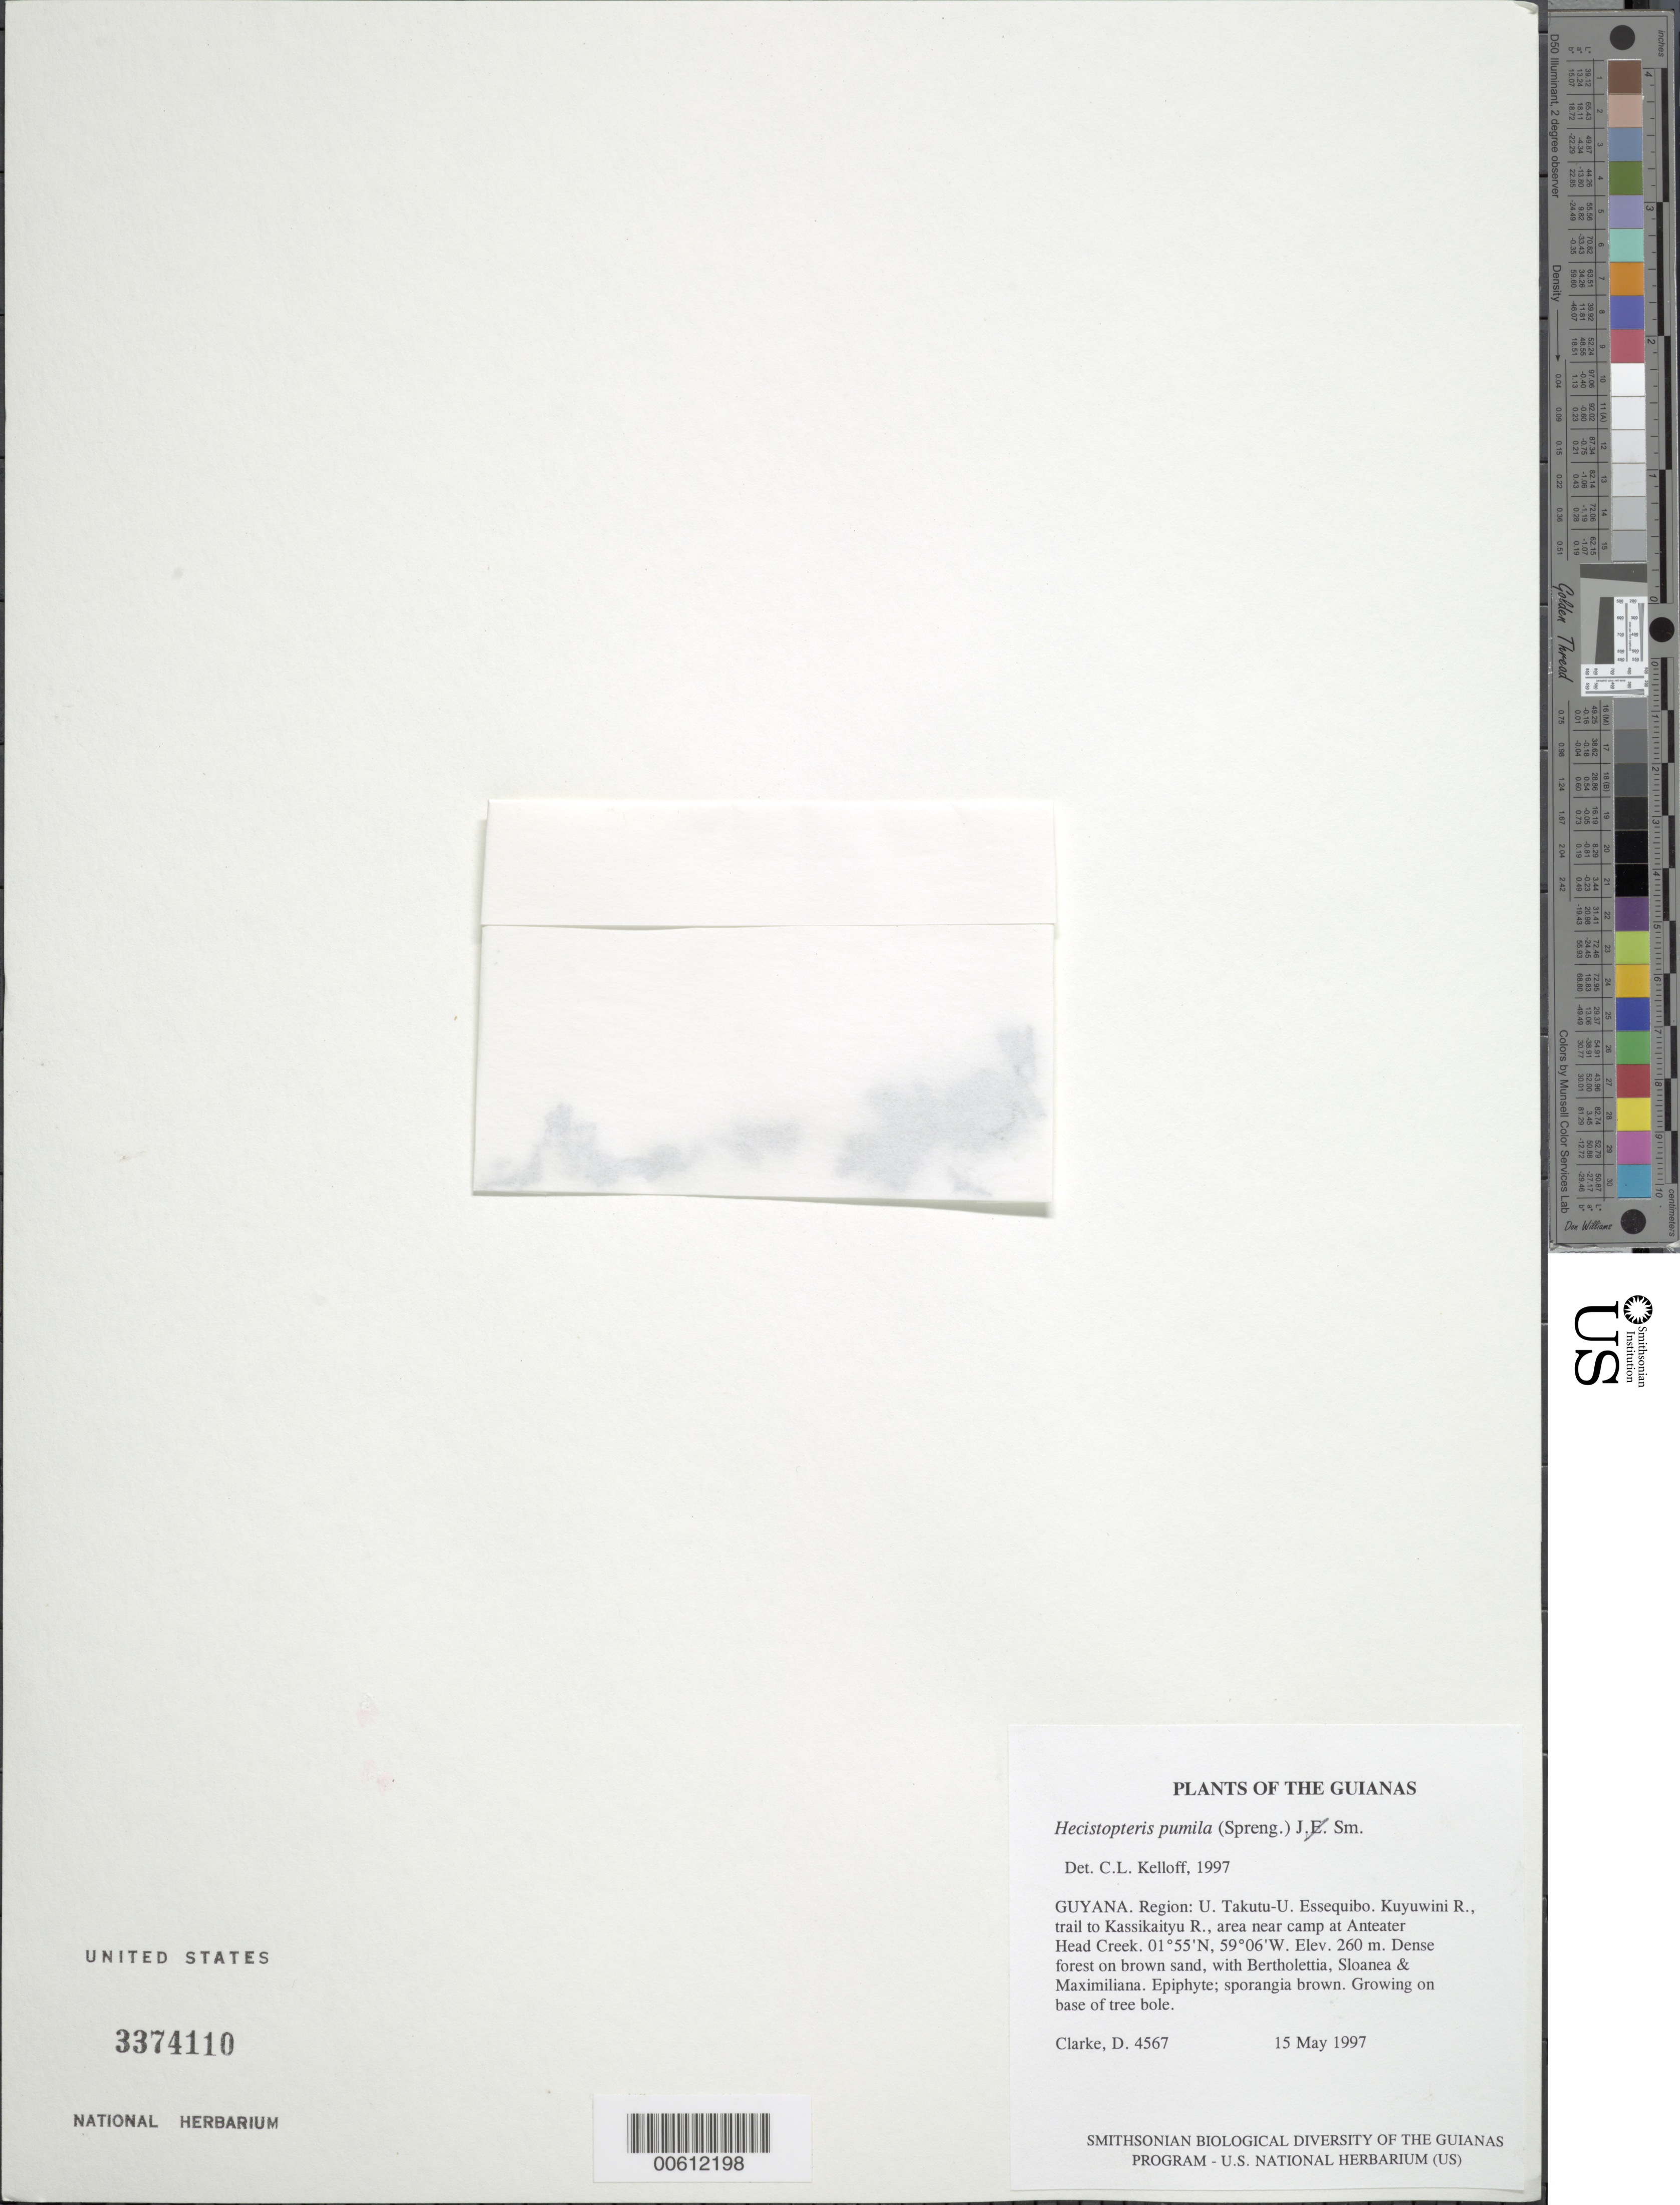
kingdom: Plantae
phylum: Tracheophyta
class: Polypodiopsida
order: Polypodiales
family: Pteridaceae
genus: Hecistopteris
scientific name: Hecistopteris pumila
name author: Christ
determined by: Kelloff, Carol L., (US), Smithsonian Institution - National Museum of Natural History (UNITED STATES)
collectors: H. D. Clarke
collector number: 4567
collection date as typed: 15 May 1997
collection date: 1997-05-15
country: Guyana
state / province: U. Takutu-U. Essequibo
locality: Kuyuwini R., trail to Kassikaityu R., area near camp at Anteater Head Creek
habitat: Dense forest on brown sand, with Bertholettia, Sloanea & Maximiliana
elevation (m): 260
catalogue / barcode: US 3374110